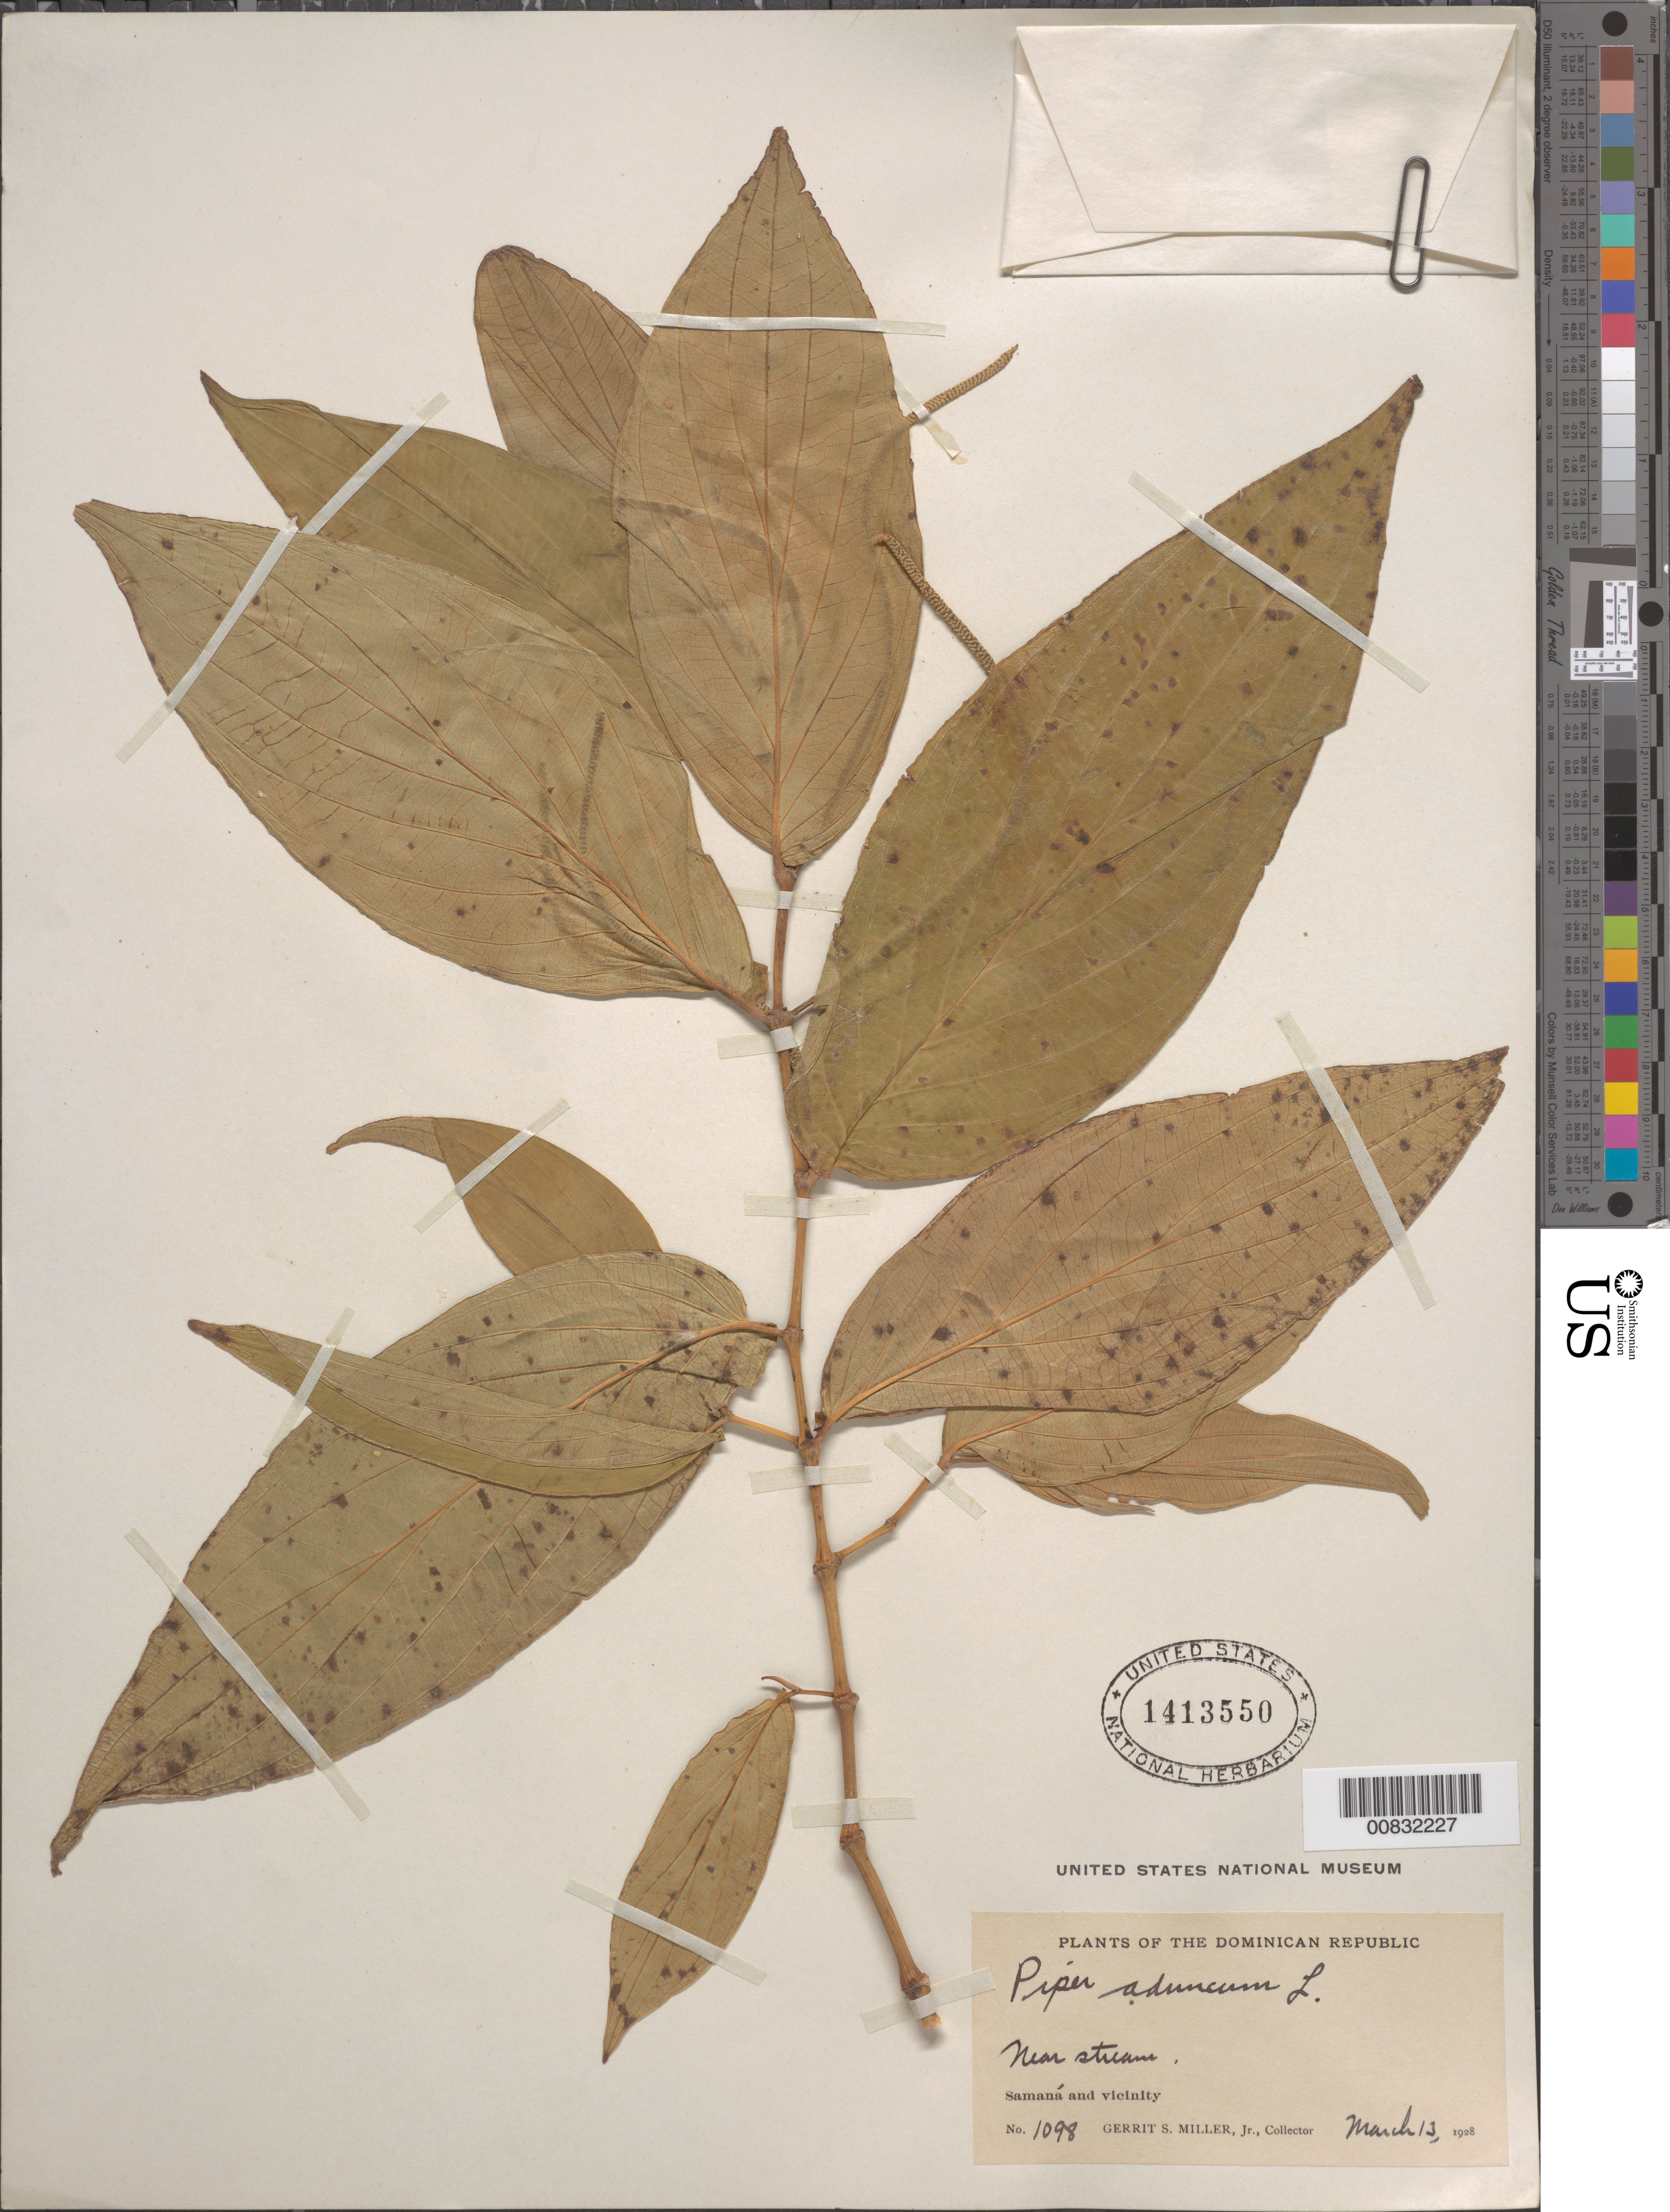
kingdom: Plantae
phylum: Tracheophyta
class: Magnoliopsida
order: Piperales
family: Piperaceae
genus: Piper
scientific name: Piper aduncum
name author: L.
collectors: G. S. Miller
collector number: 1098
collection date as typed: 13 Mar 1928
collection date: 1928-03-13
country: Dominican Republic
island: Hispaniola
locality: Samaná and vicinity. Near stream.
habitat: Near stream.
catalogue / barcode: US 1413550